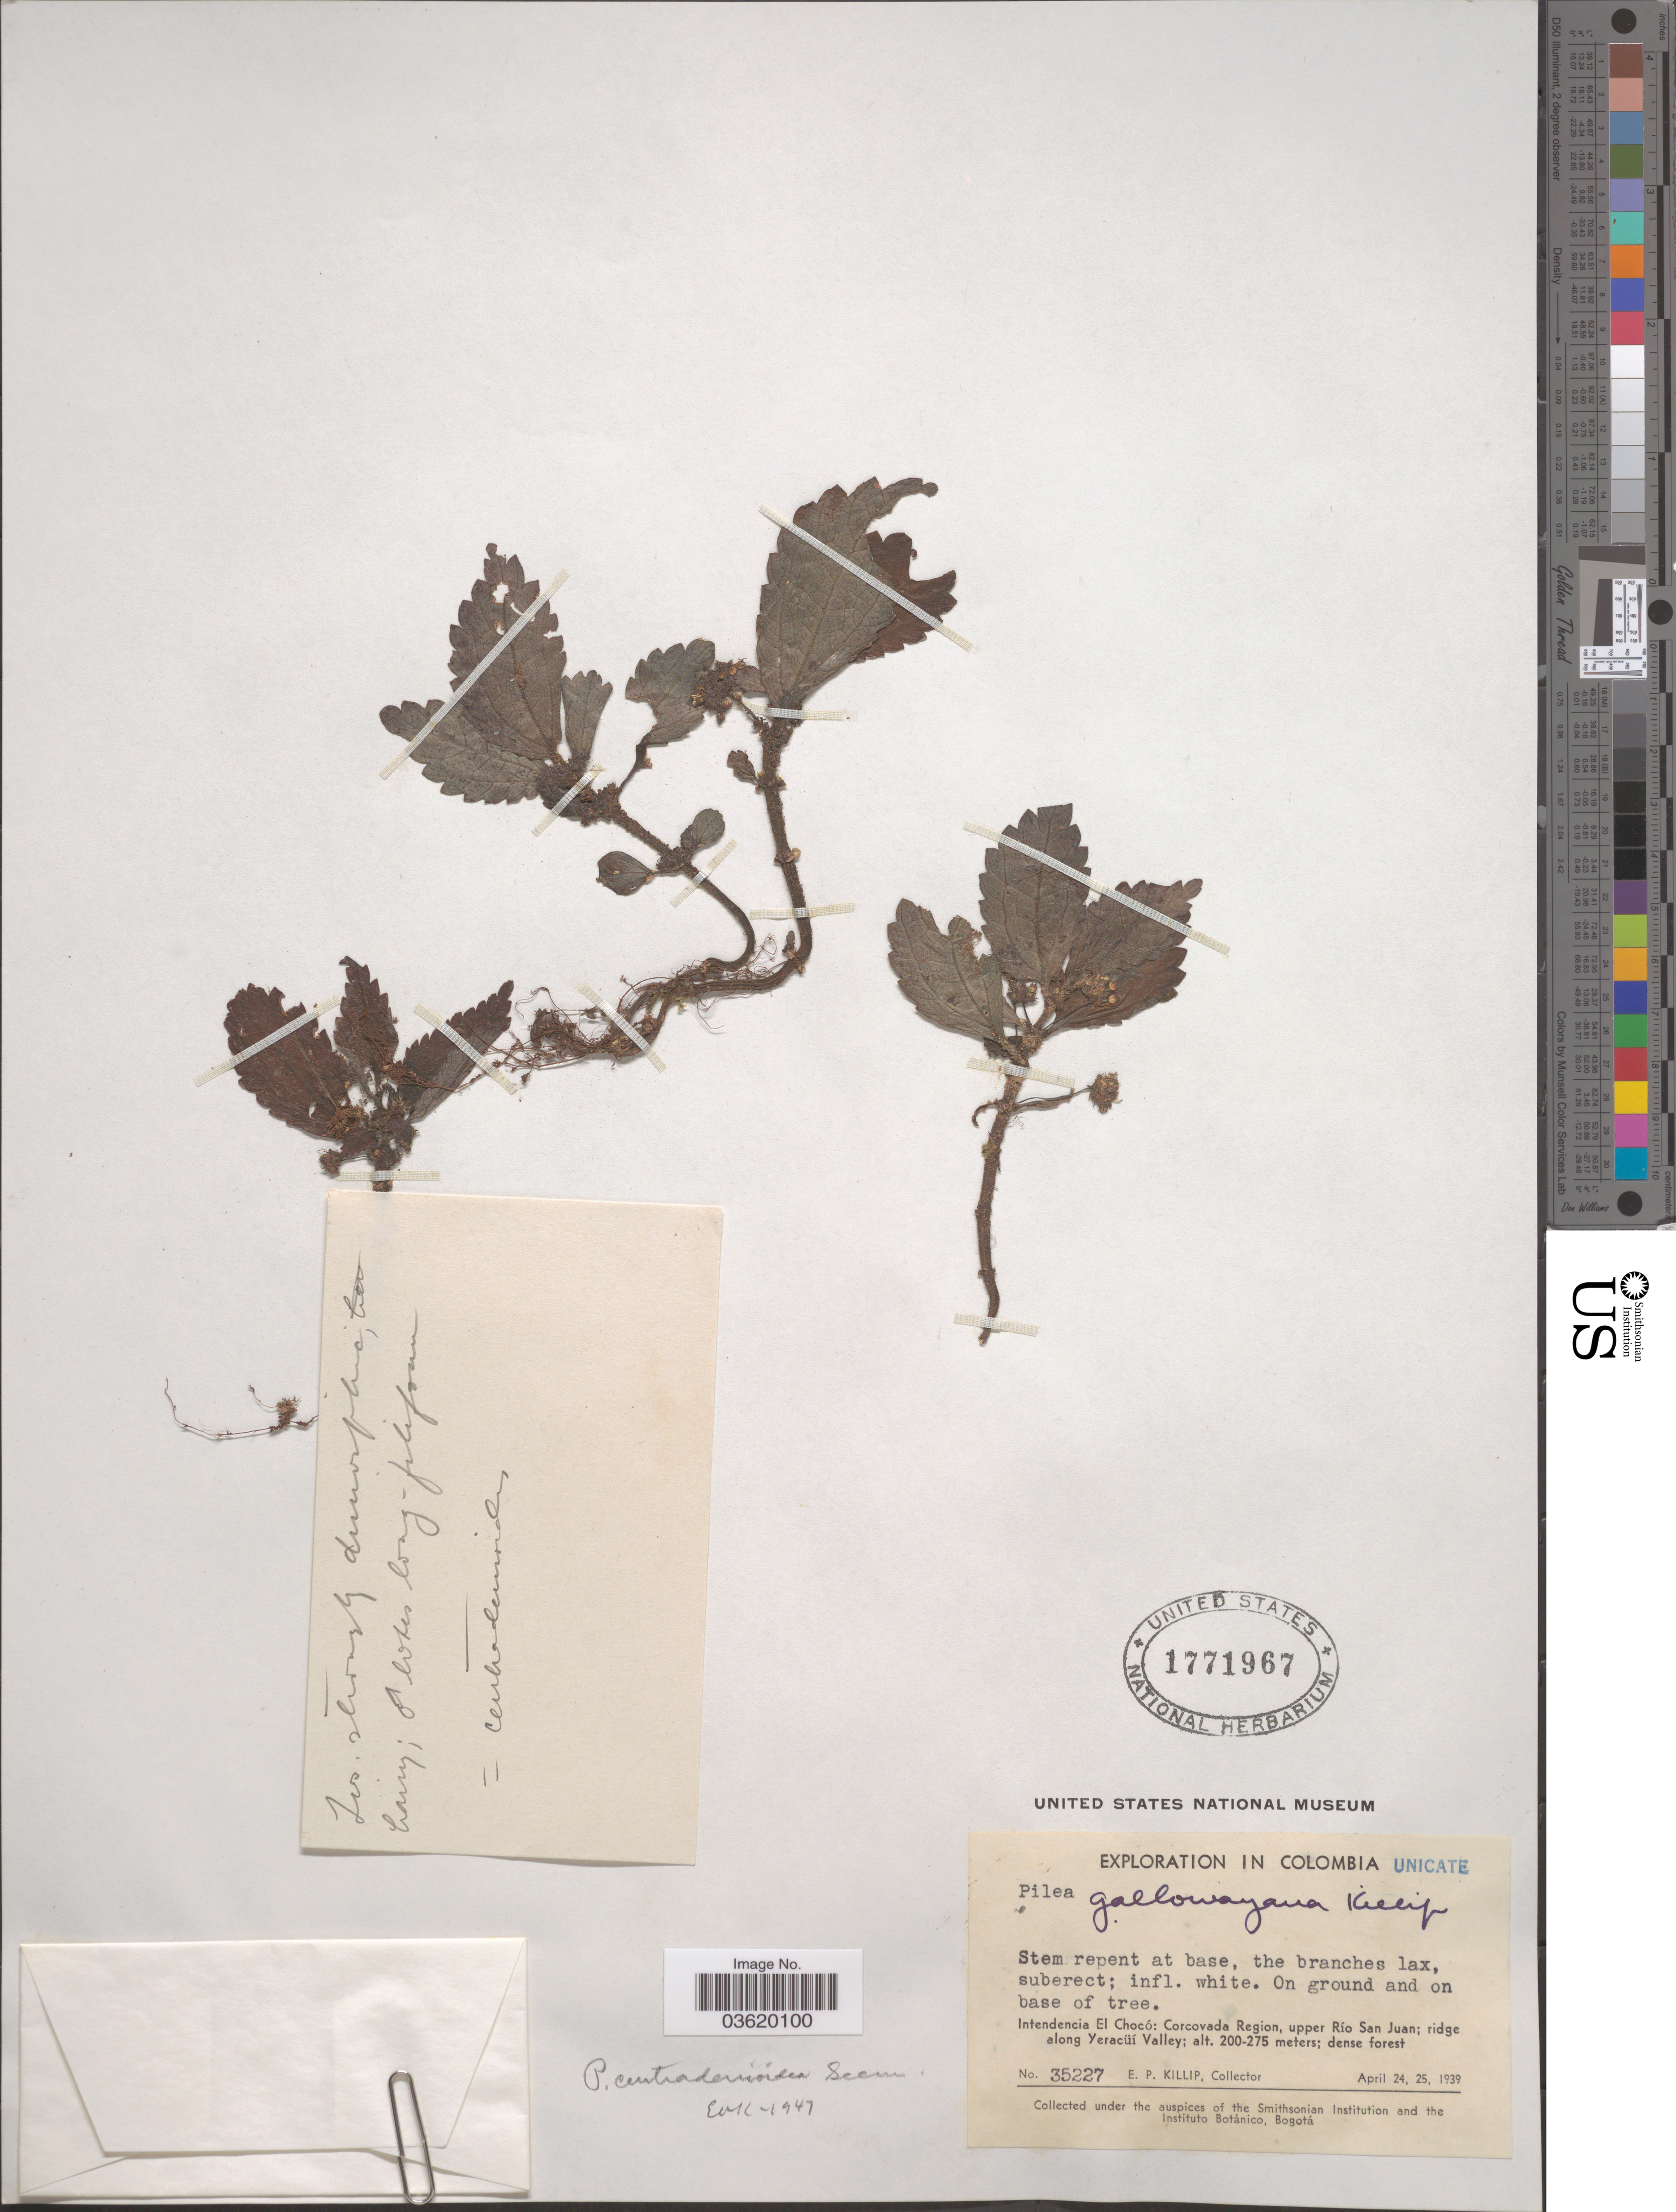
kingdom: Plantae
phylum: Tracheophyta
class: Magnoliopsida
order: Rosales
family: Urticaceae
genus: Pilea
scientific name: Pilea centradenioides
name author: Seem.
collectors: E. P. Killip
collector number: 35227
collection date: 1939-04-24/1939-04-25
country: Colombia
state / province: Chocó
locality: Intendencia El Chocó: Corcovada, Region, upper Río San Juan; ridge along Yeracüí Valley.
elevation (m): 200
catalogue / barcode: US 1771967